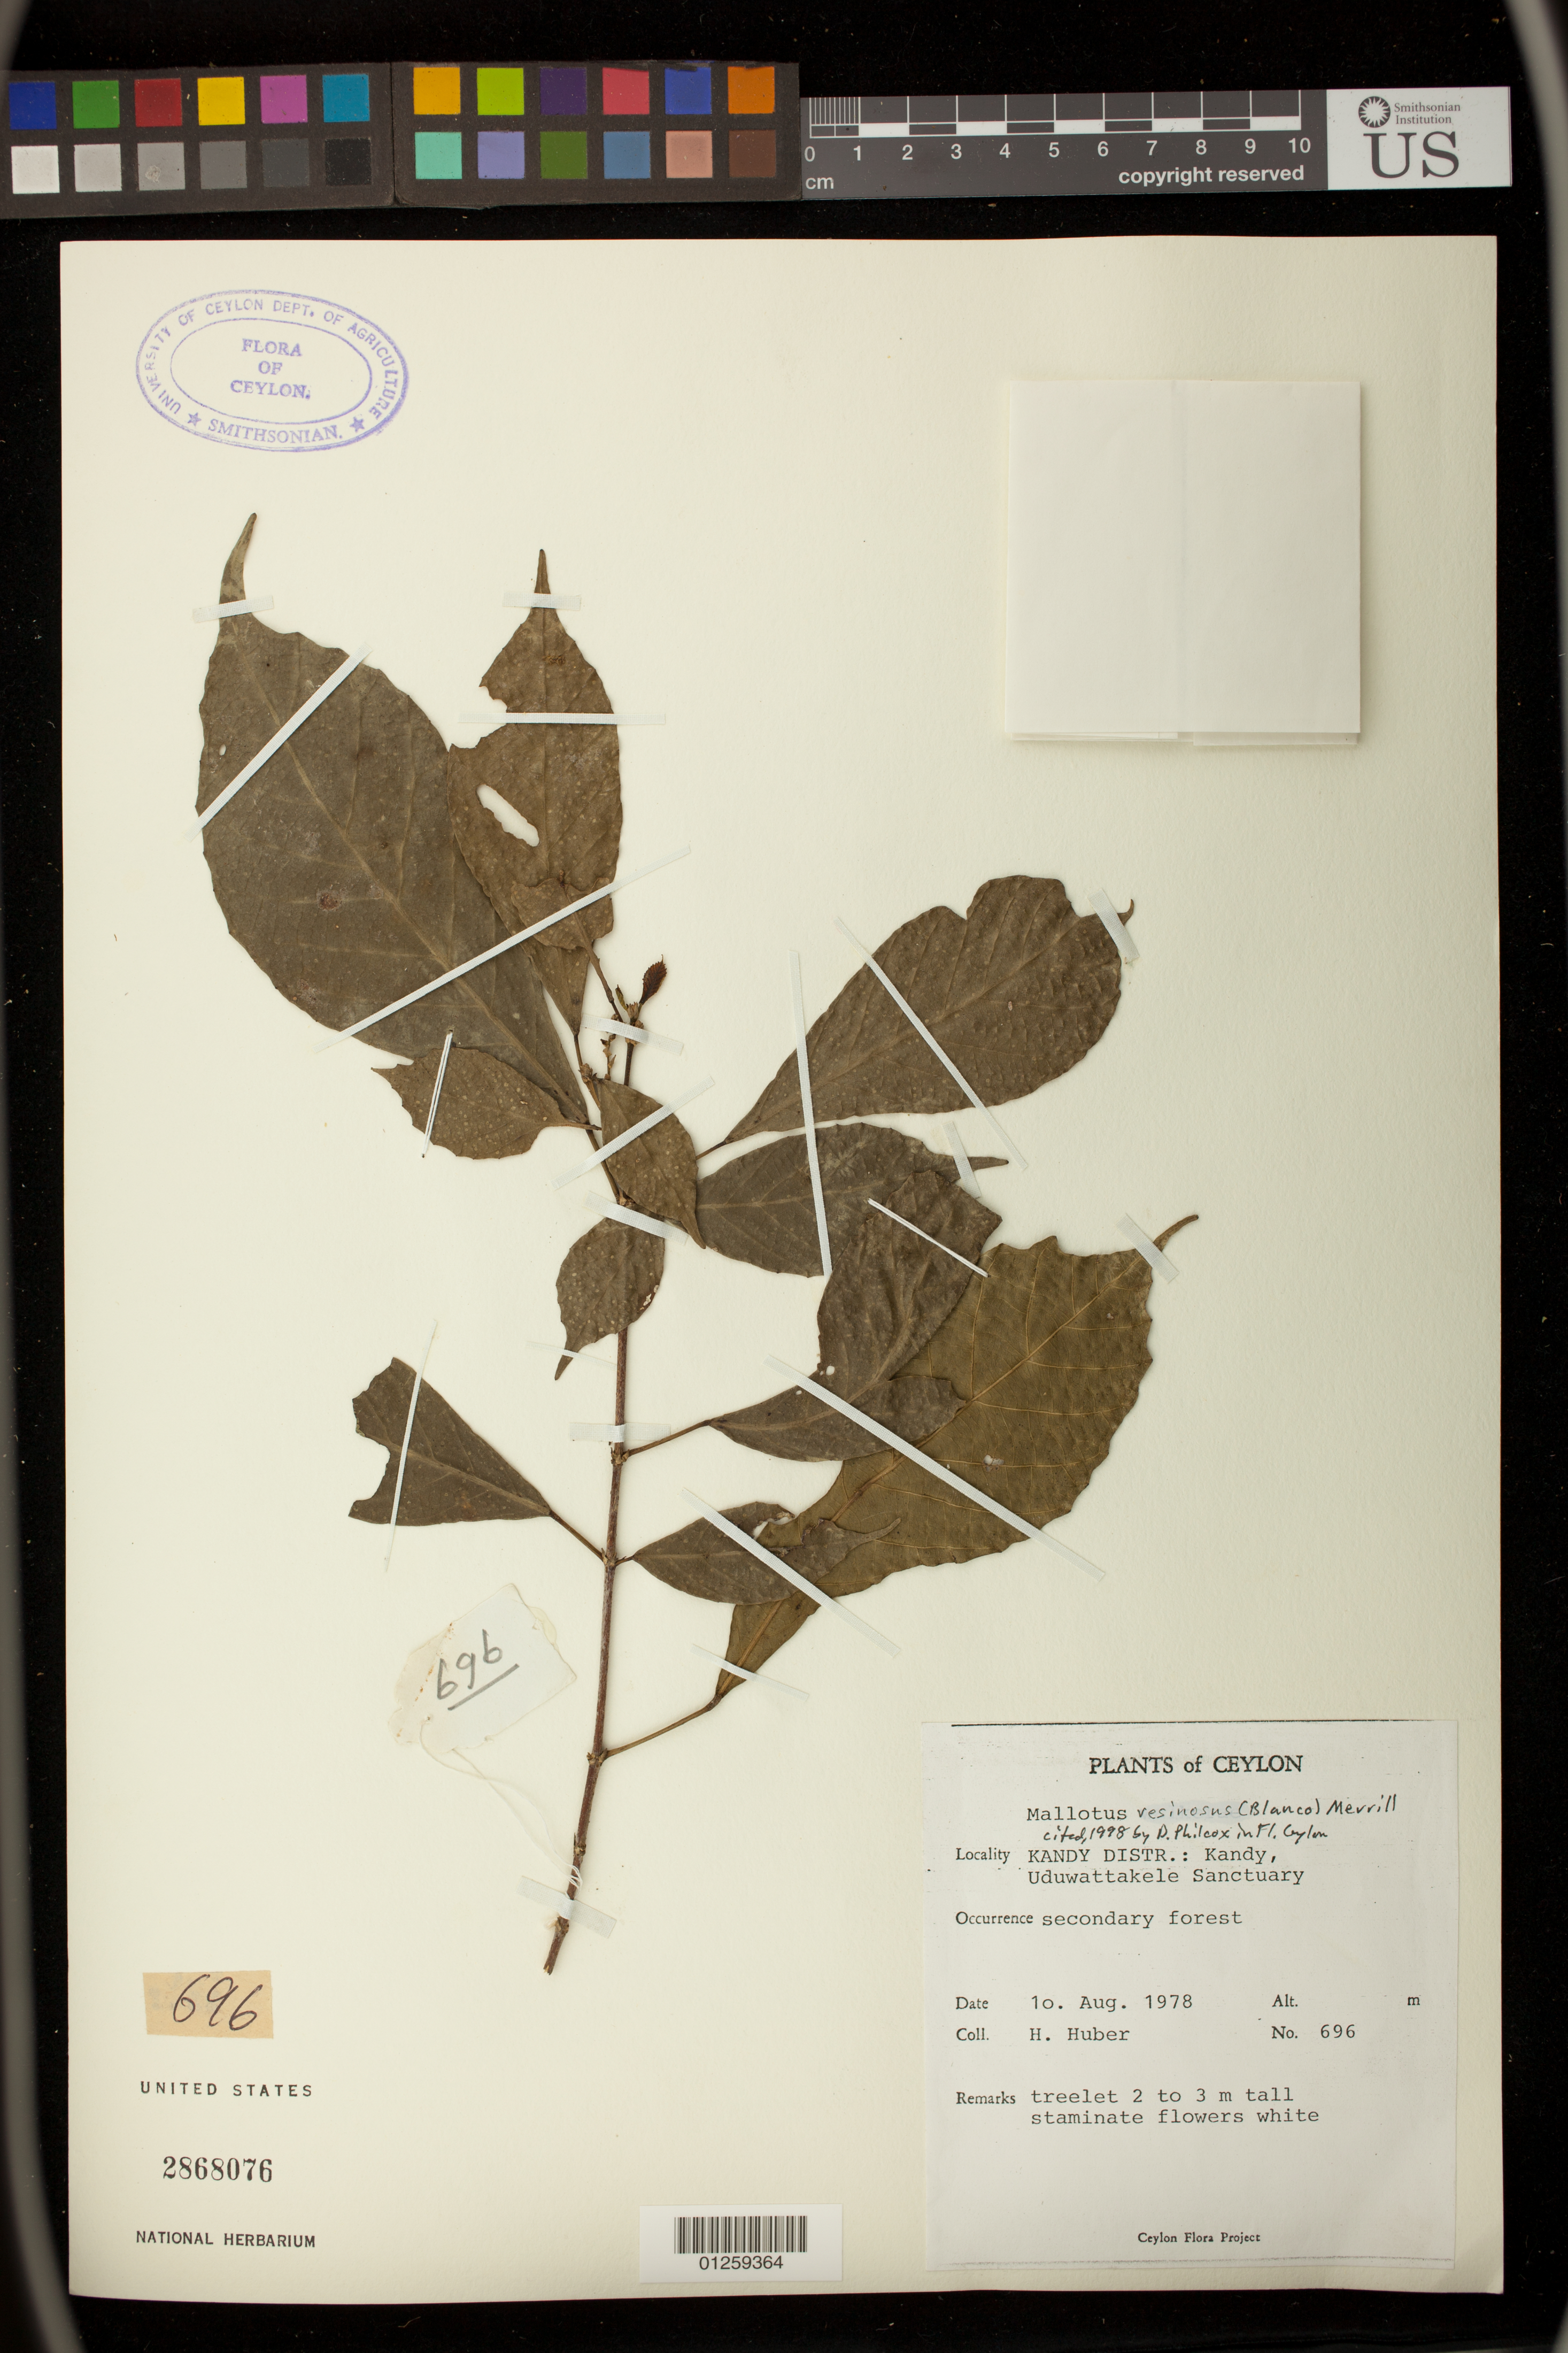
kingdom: Plantae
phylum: Tracheophyta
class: Magnoliopsida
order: Malpighiales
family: Euphorbiaceae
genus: Mallotus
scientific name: Mallotus resinosus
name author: (Blanco) Merr.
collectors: H. Huber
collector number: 696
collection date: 1978-08-10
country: Sri Lanka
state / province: Central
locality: Kandy Distr.: Kandy, Uduwattakele Sanctuary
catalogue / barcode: US 2868076